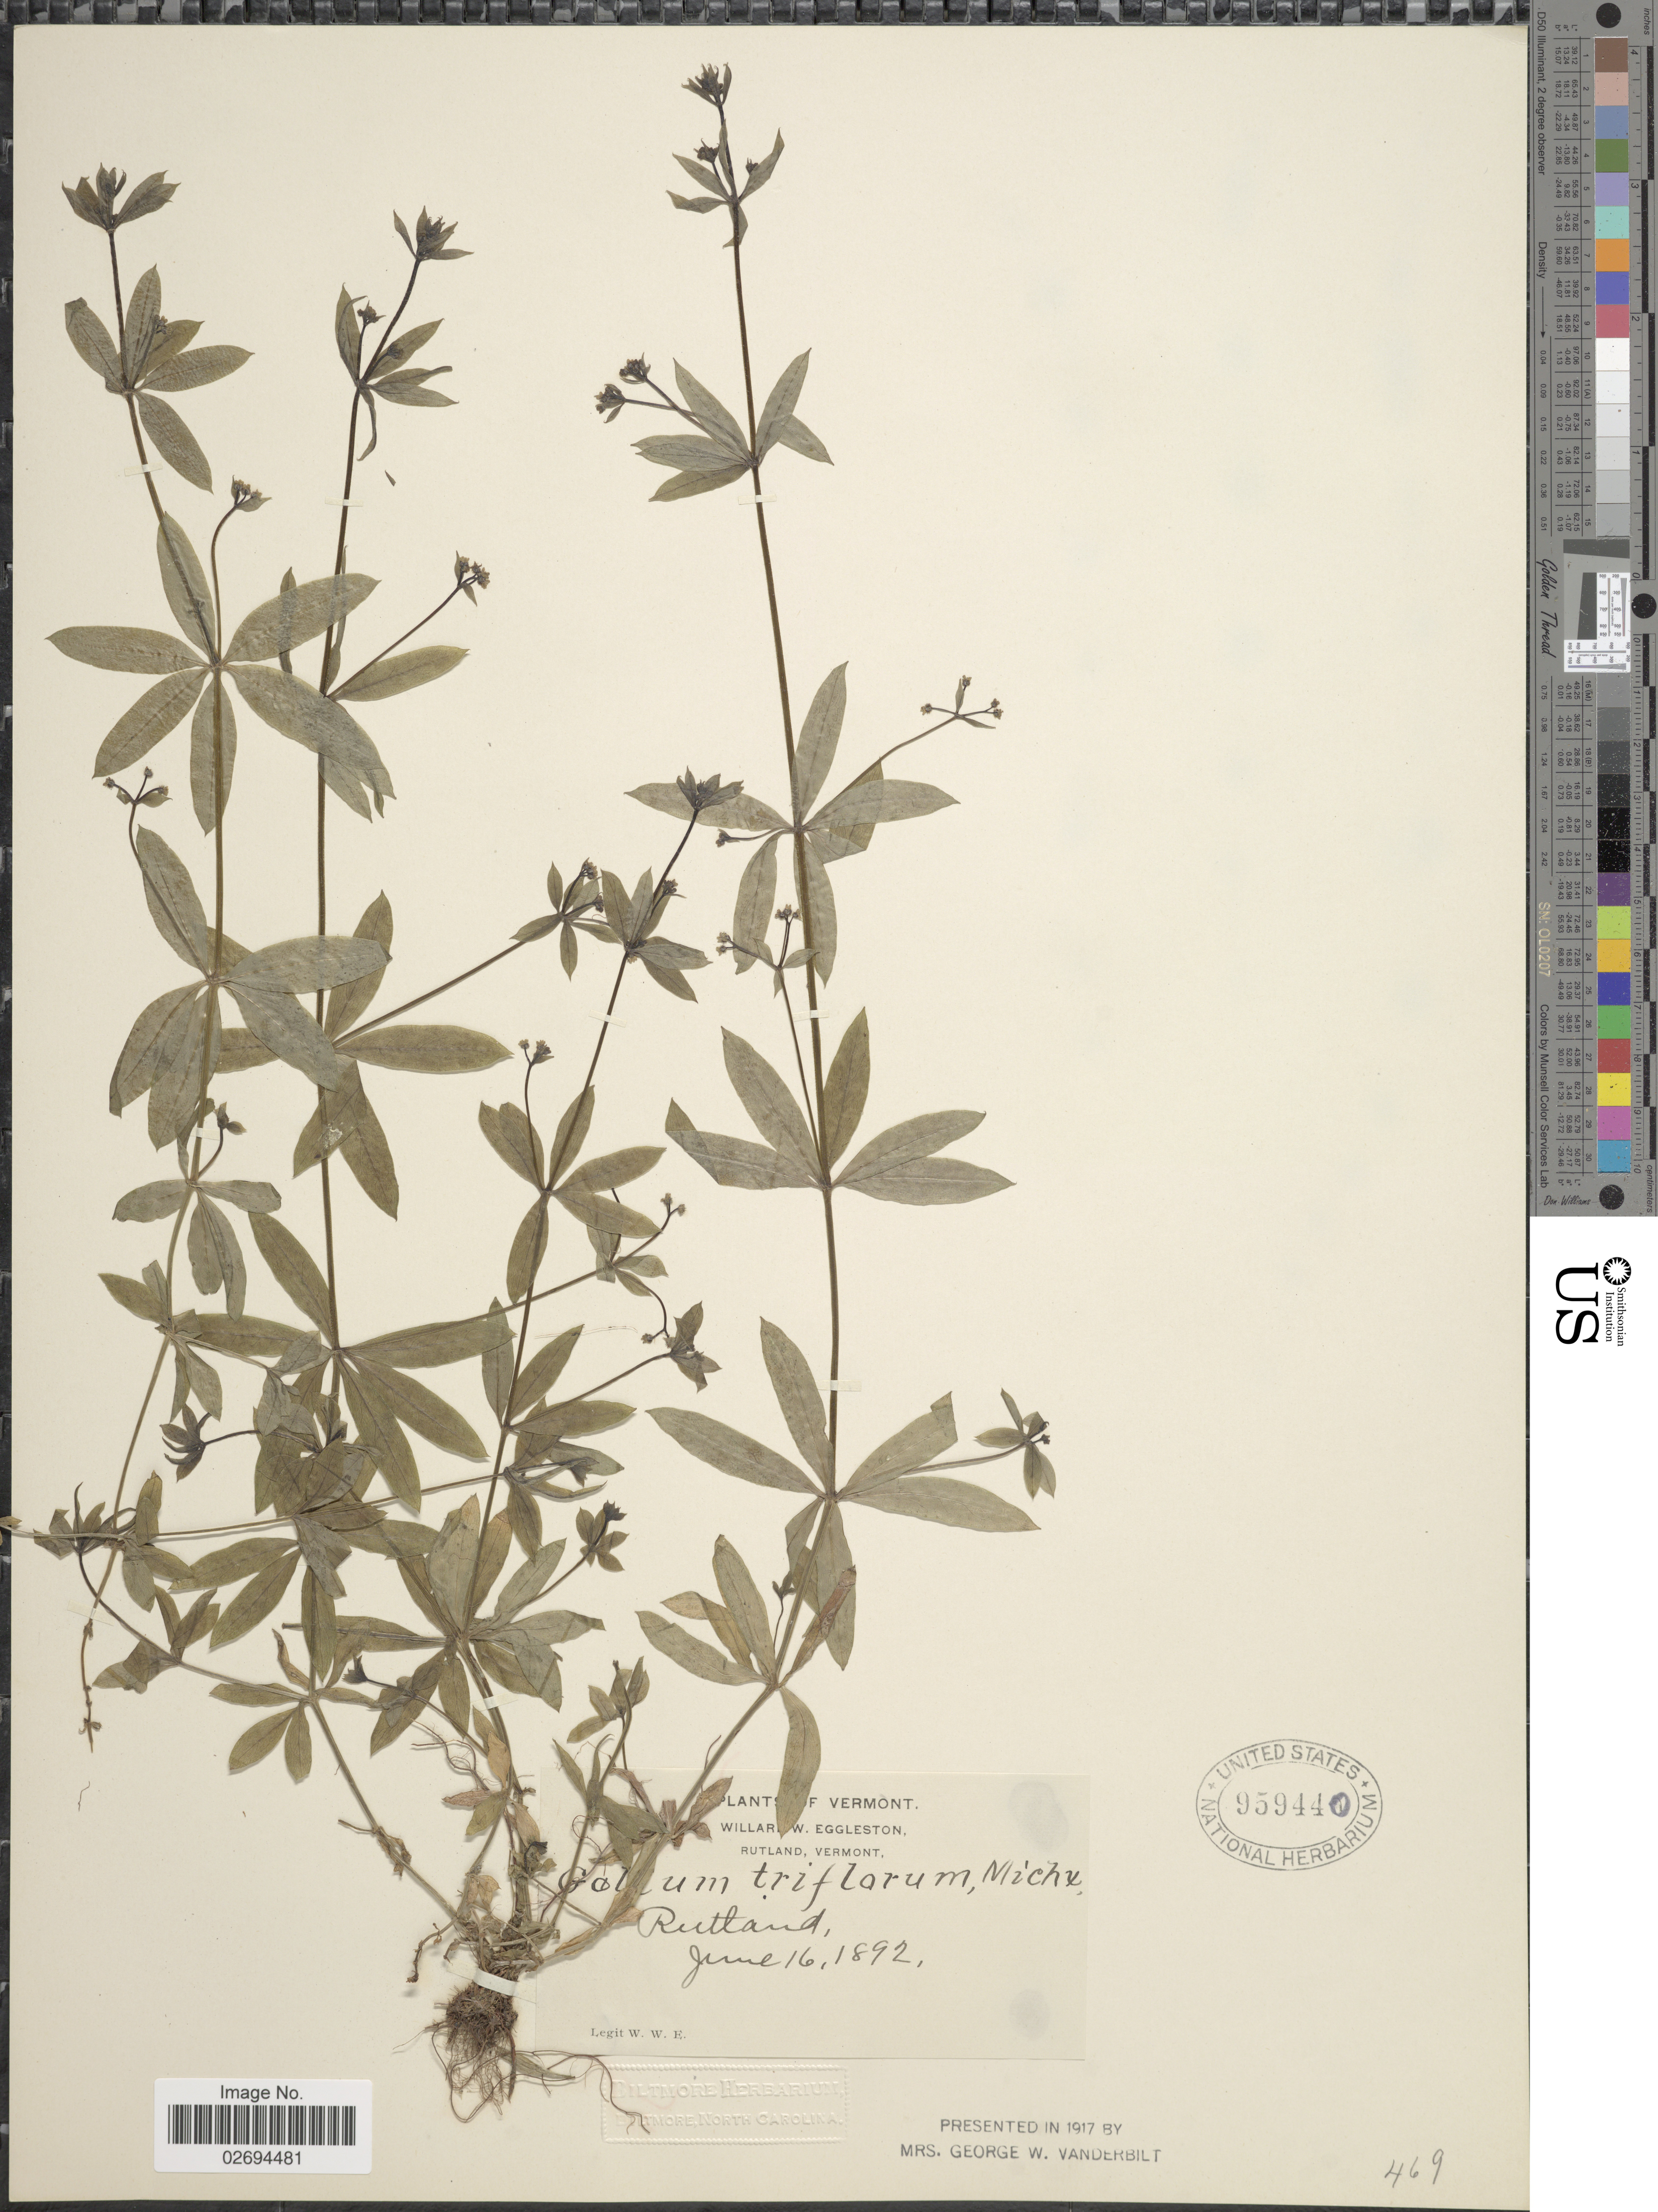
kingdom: Plantae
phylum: Tracheophyta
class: Magnoliopsida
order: Gentianales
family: Rubiaceae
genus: Galium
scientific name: Galium triflorum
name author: Michx.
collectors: W. W. Eggleston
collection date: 1892-06-16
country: United States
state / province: Vermont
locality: Rutland.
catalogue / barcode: US 959440